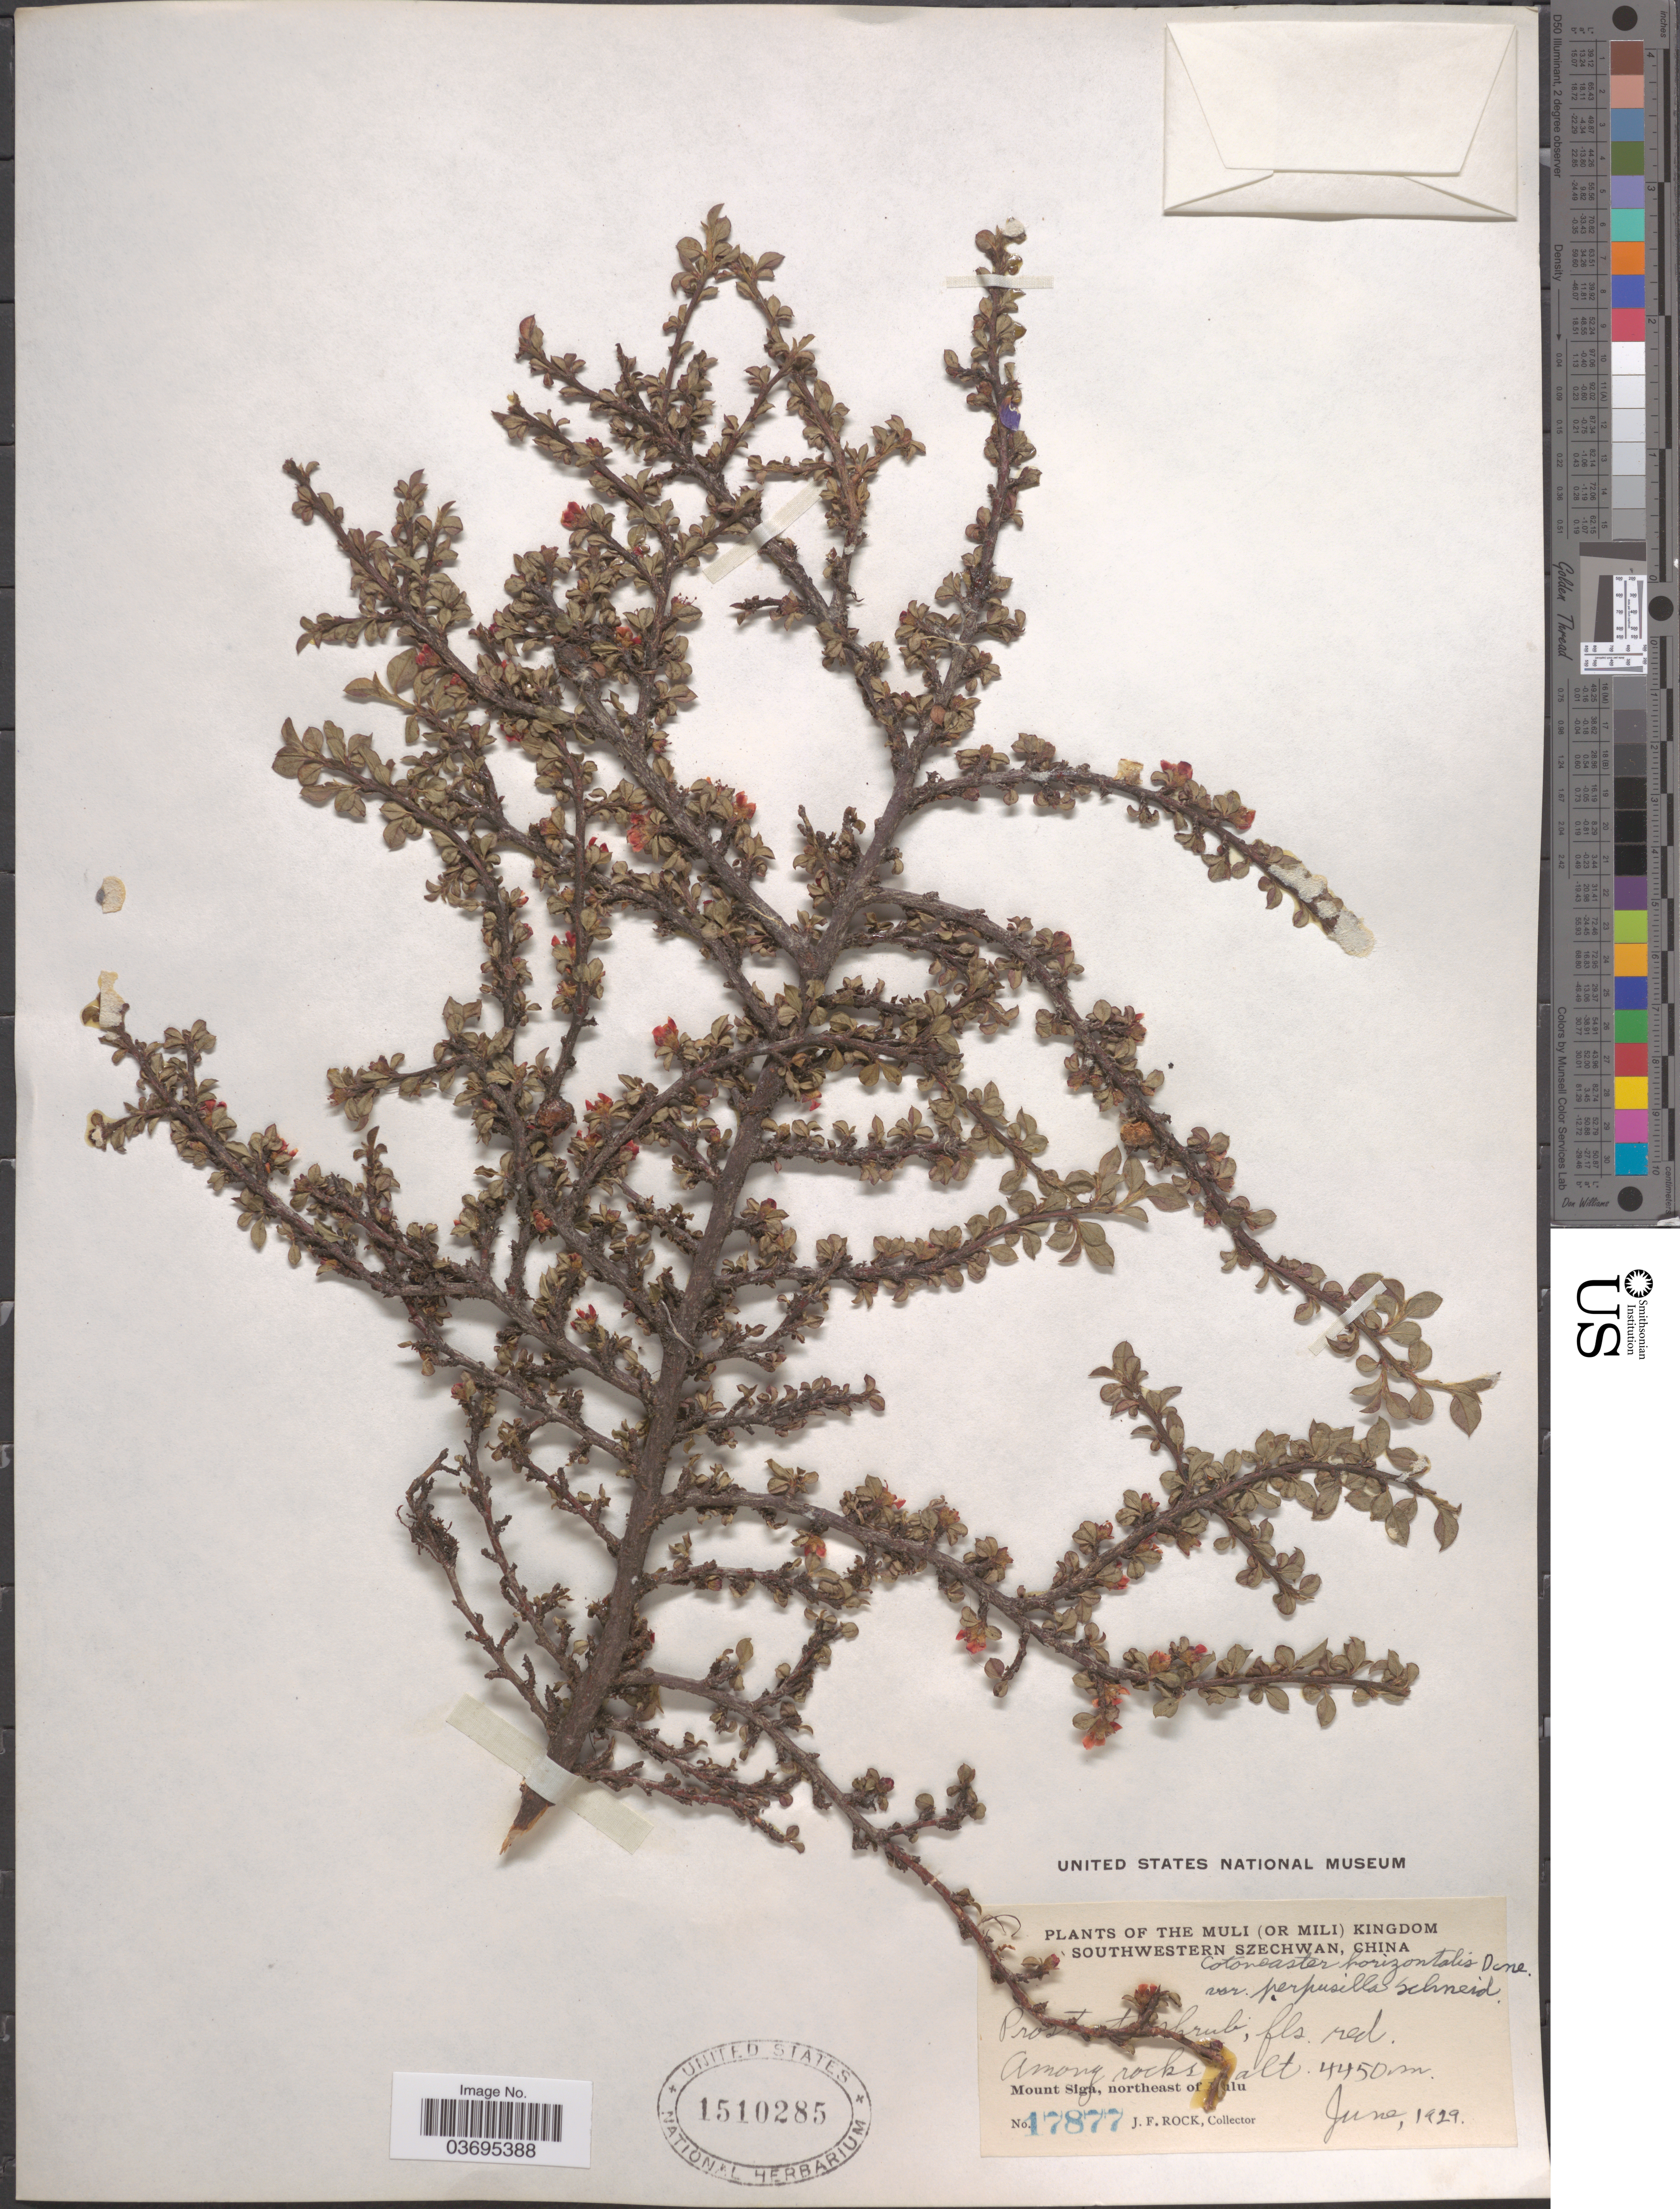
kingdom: Plantae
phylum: Tracheophyta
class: Magnoliopsida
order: Rosales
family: Rosaceae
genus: Cotoneaster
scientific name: Cotoneaster horizontalis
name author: Decne.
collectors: J. Rock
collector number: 17877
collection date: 1929-06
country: China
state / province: Sichuan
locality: Muli (or Mili) Kingdom, Southwestern Szechwan. Among rocks, Mount Siga, northeast of [illegible text]ulu.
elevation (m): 4450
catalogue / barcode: US 1510285